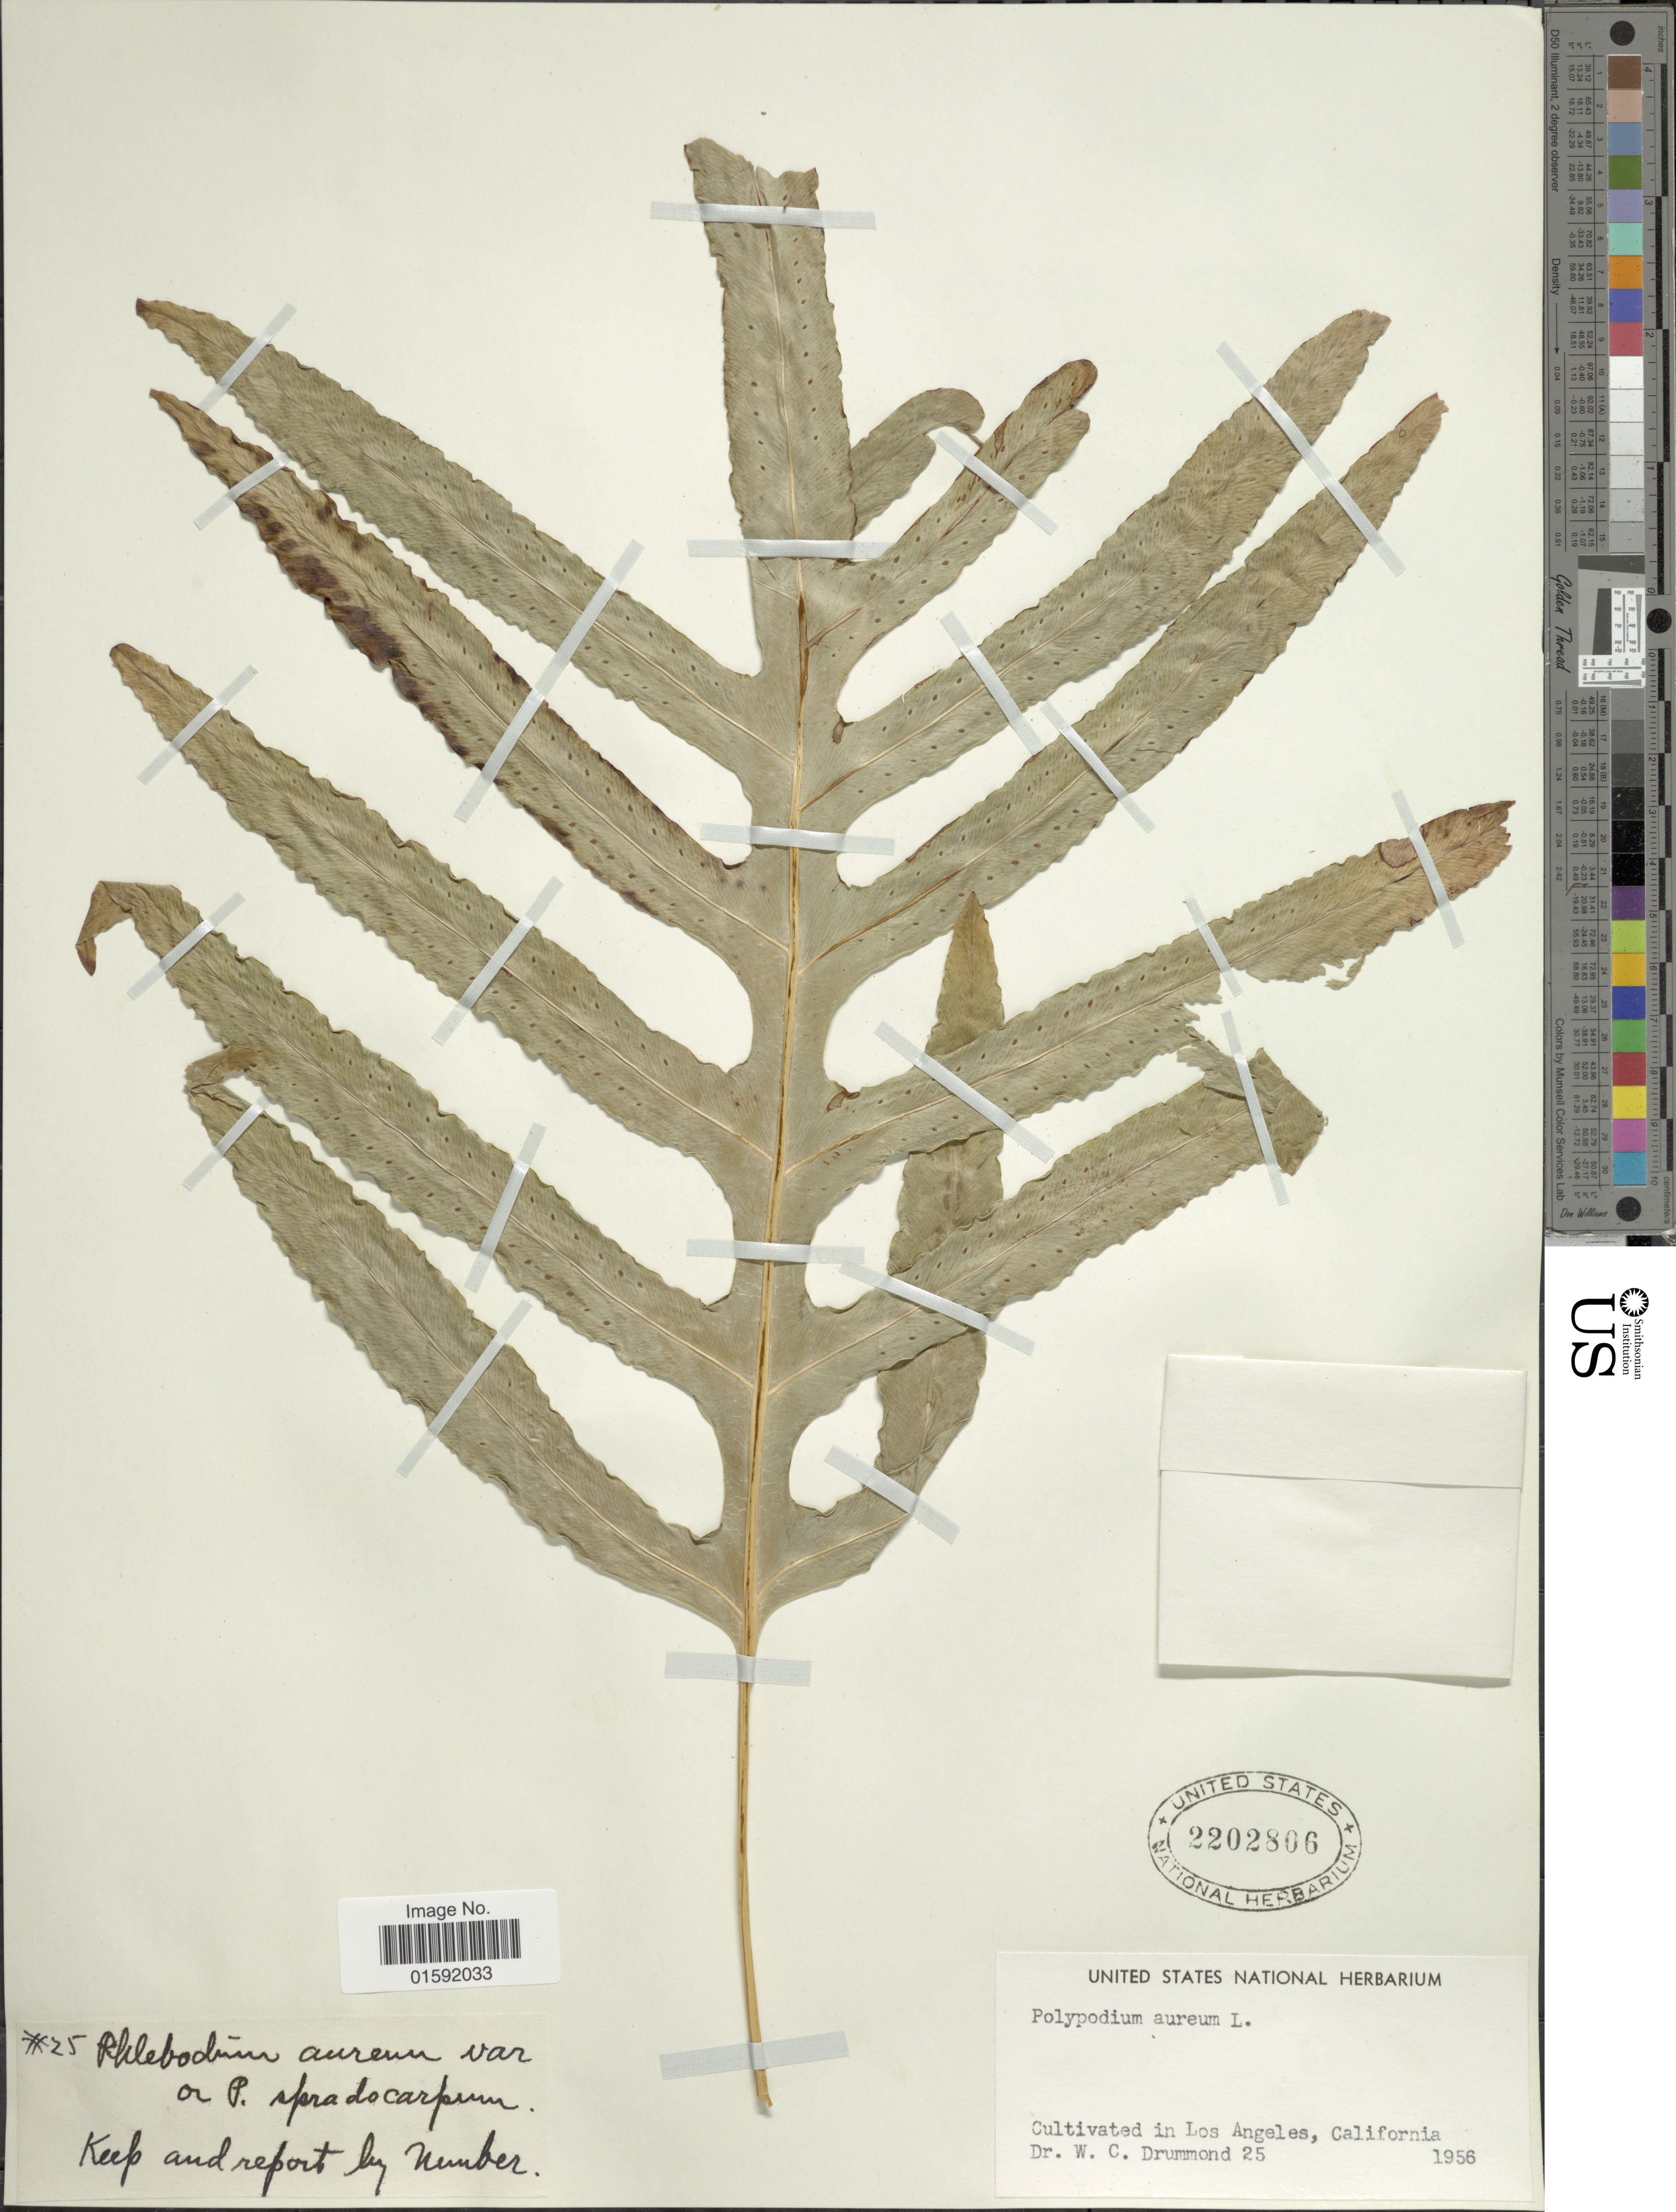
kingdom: Plantae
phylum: Tracheophyta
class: Polypodiopsida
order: Polypodiales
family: Polypodiaceae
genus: Phlebodium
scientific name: Phlebodium aureum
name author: (L.) J. Sm.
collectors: W. Drummond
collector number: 25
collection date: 1956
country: United States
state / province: California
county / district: Los Angeles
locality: Los Angeles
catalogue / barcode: US 2202806